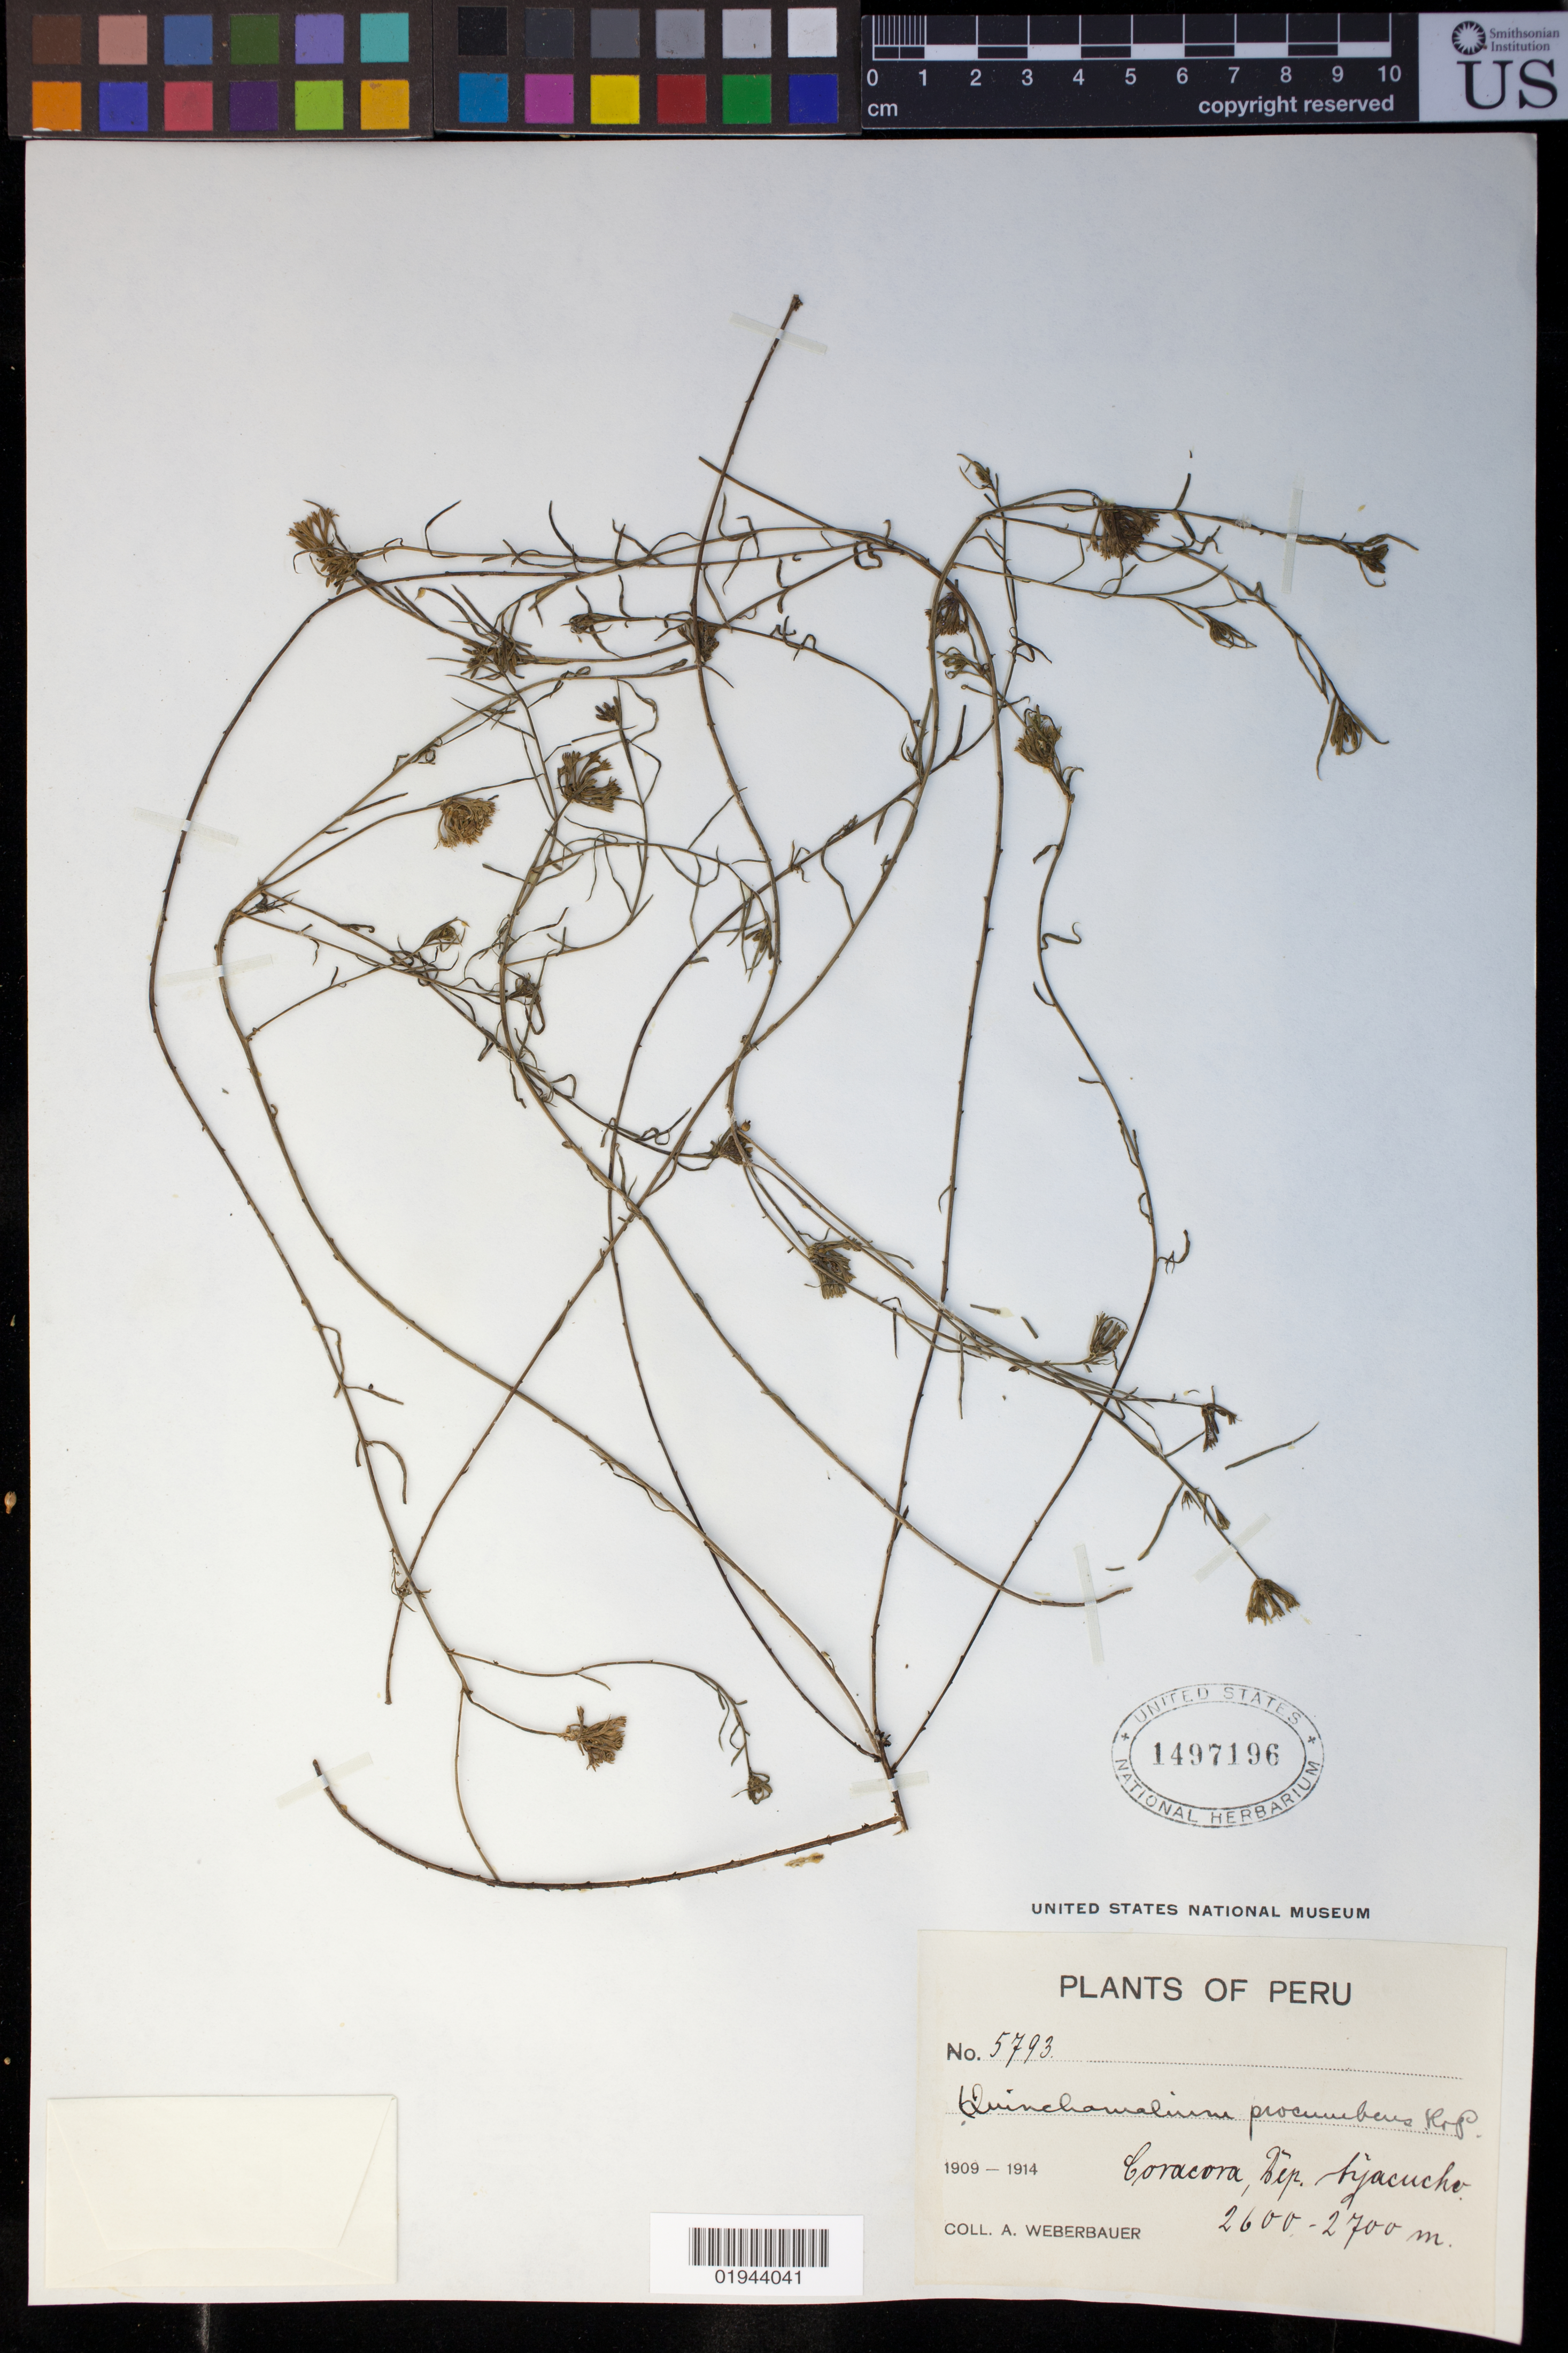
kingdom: Plantae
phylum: Tracheophyta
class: Magnoliopsida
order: Santalales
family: Schoepfiaceae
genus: Quinchamalium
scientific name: Quinchamalium procumbens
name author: Ruiz & Pav.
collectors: A. Weberbauer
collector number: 5793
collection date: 1909/1914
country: Peru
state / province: Ayacucho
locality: Coracora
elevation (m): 2600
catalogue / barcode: US 1497196